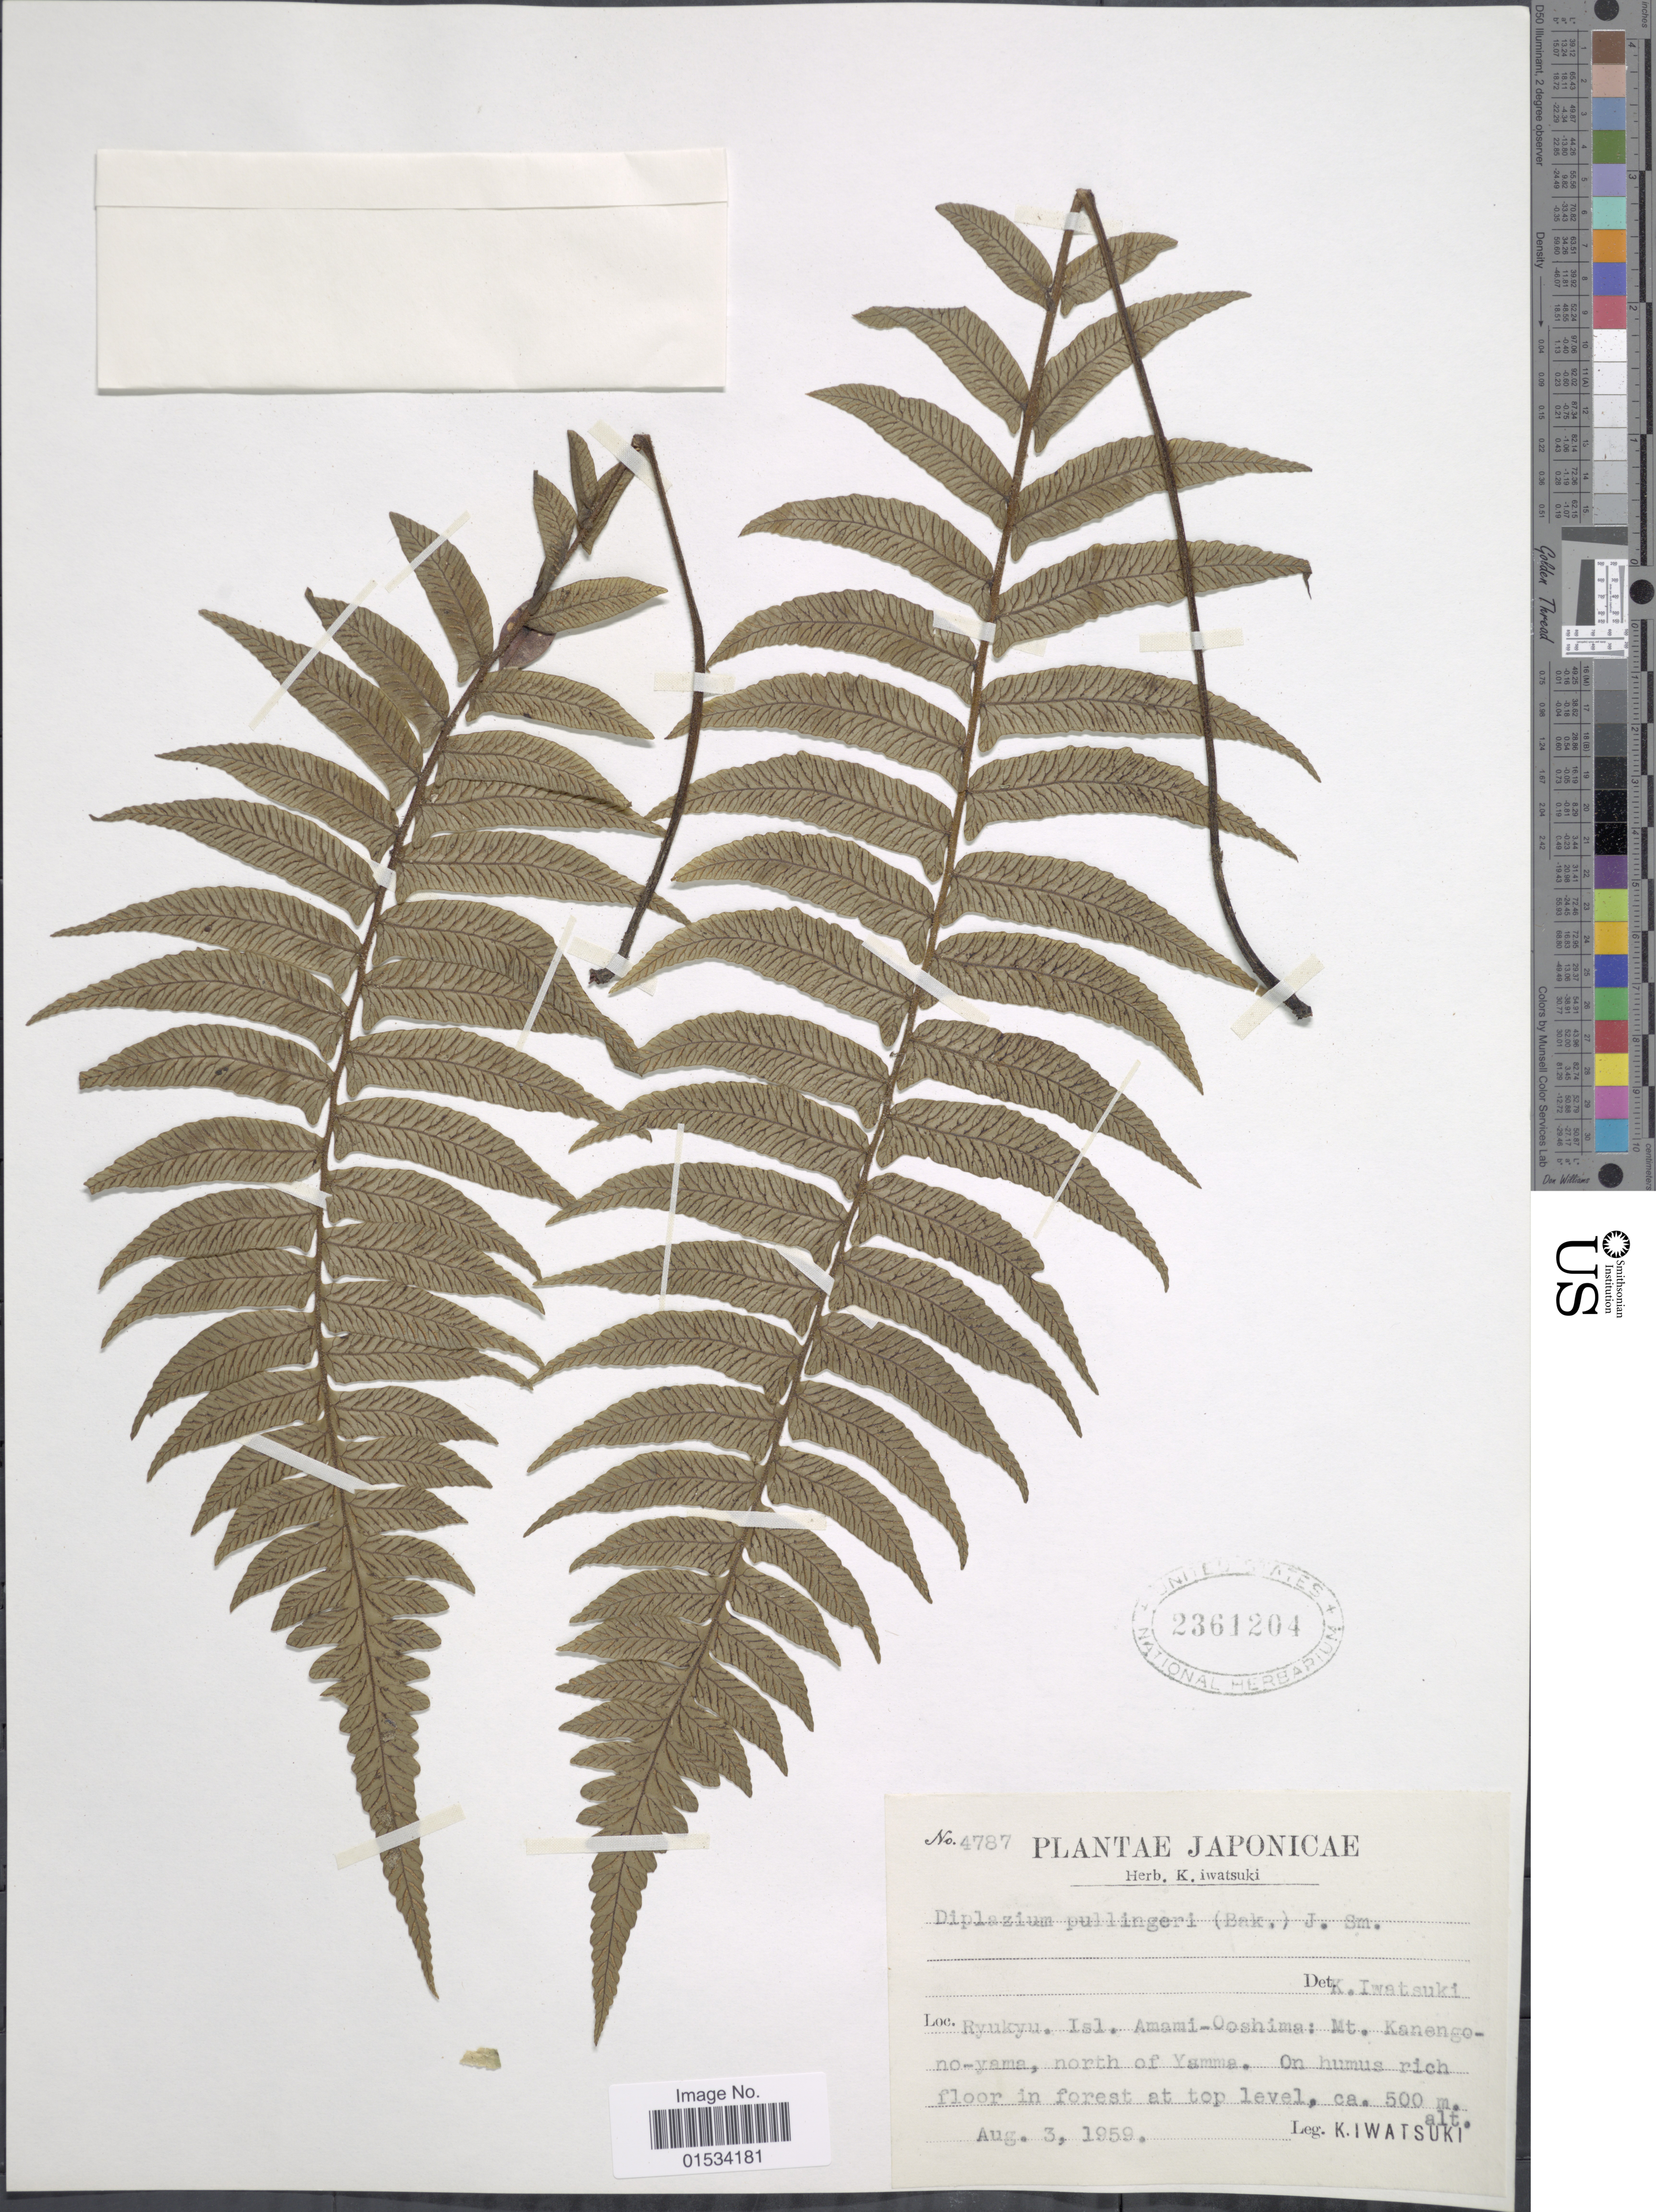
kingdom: Plantae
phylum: Tracheophyta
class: Polypodiopsida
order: Polypodiales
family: Athyriaceae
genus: Diplazium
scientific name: Diplazium pullingeri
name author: (Baker) J. Sm.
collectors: K. Iwatsuki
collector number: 4787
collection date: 1959-08-03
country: Japan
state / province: Okinawa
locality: Ryukyu. Isl. Amami-Ooshima: Mt. Kanengono-yama, north of Yama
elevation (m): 500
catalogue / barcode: US 2361204